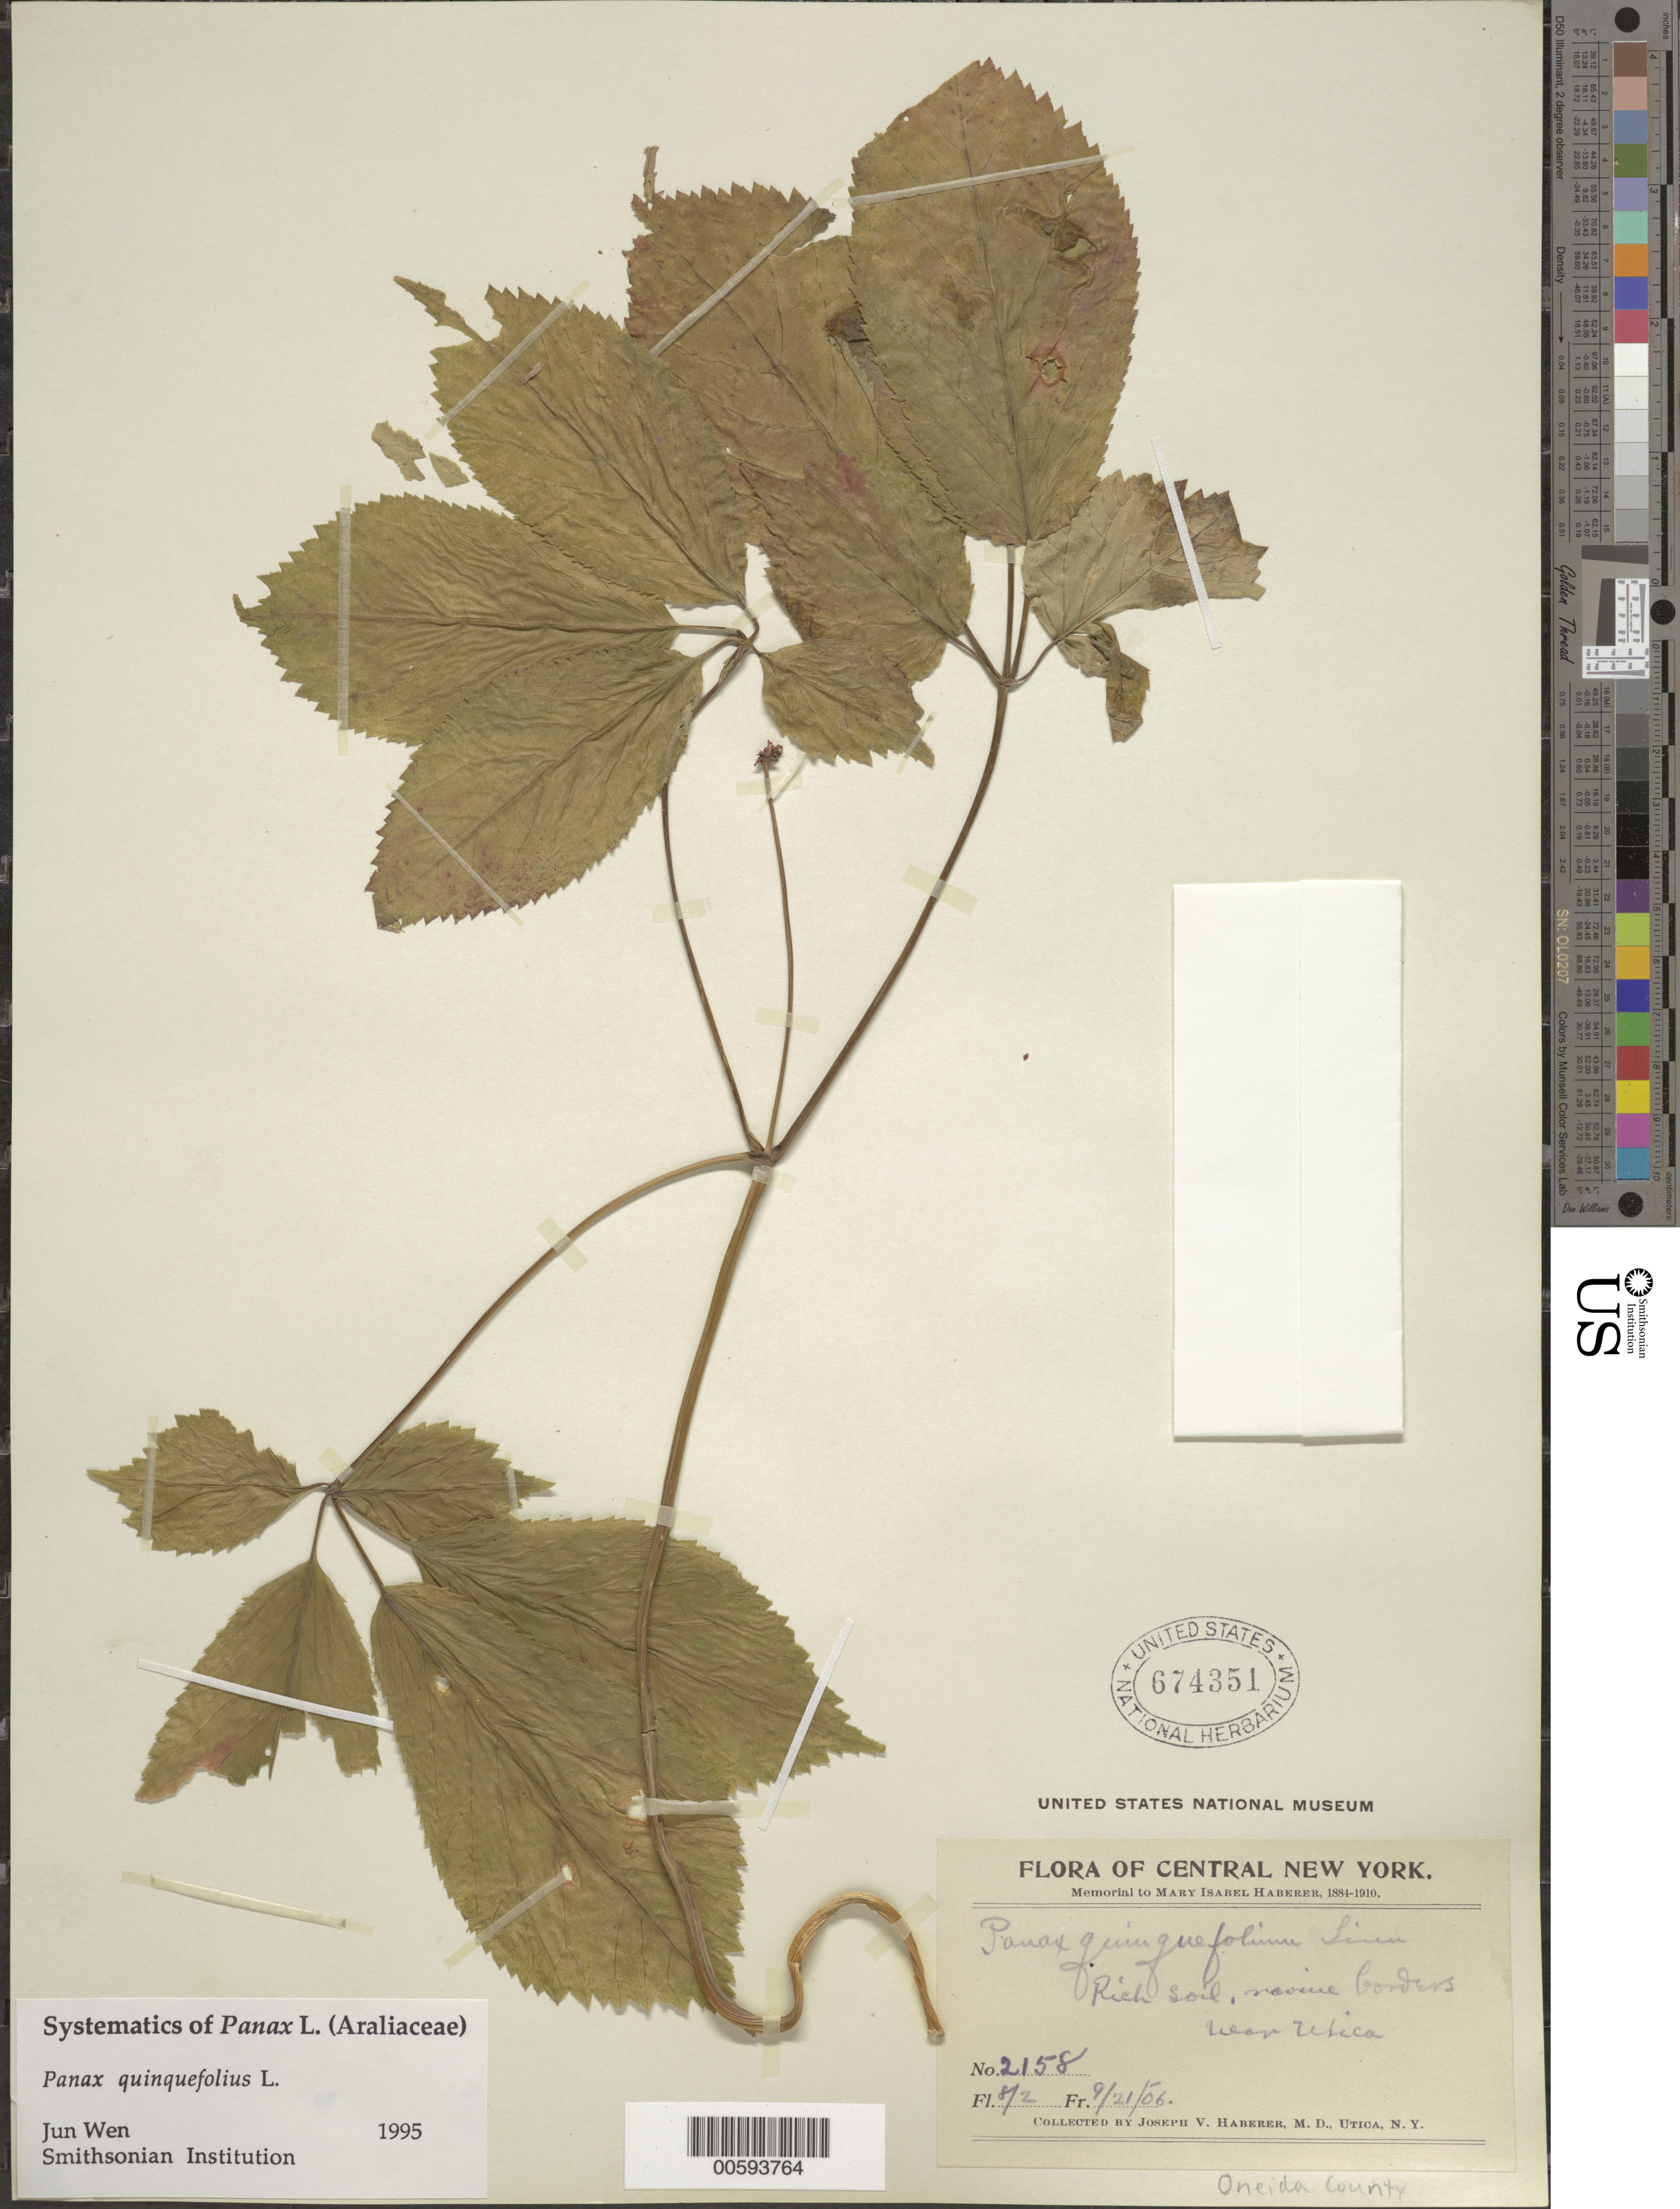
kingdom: Plantae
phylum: Tracheophyta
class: Magnoliopsida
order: Apiales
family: Araliaceae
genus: Panax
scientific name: Panax quinquefolius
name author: L.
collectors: J. V. Haberer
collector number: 2158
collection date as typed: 21 Sep 1906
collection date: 1906-09-21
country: United States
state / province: New York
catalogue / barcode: US 674351